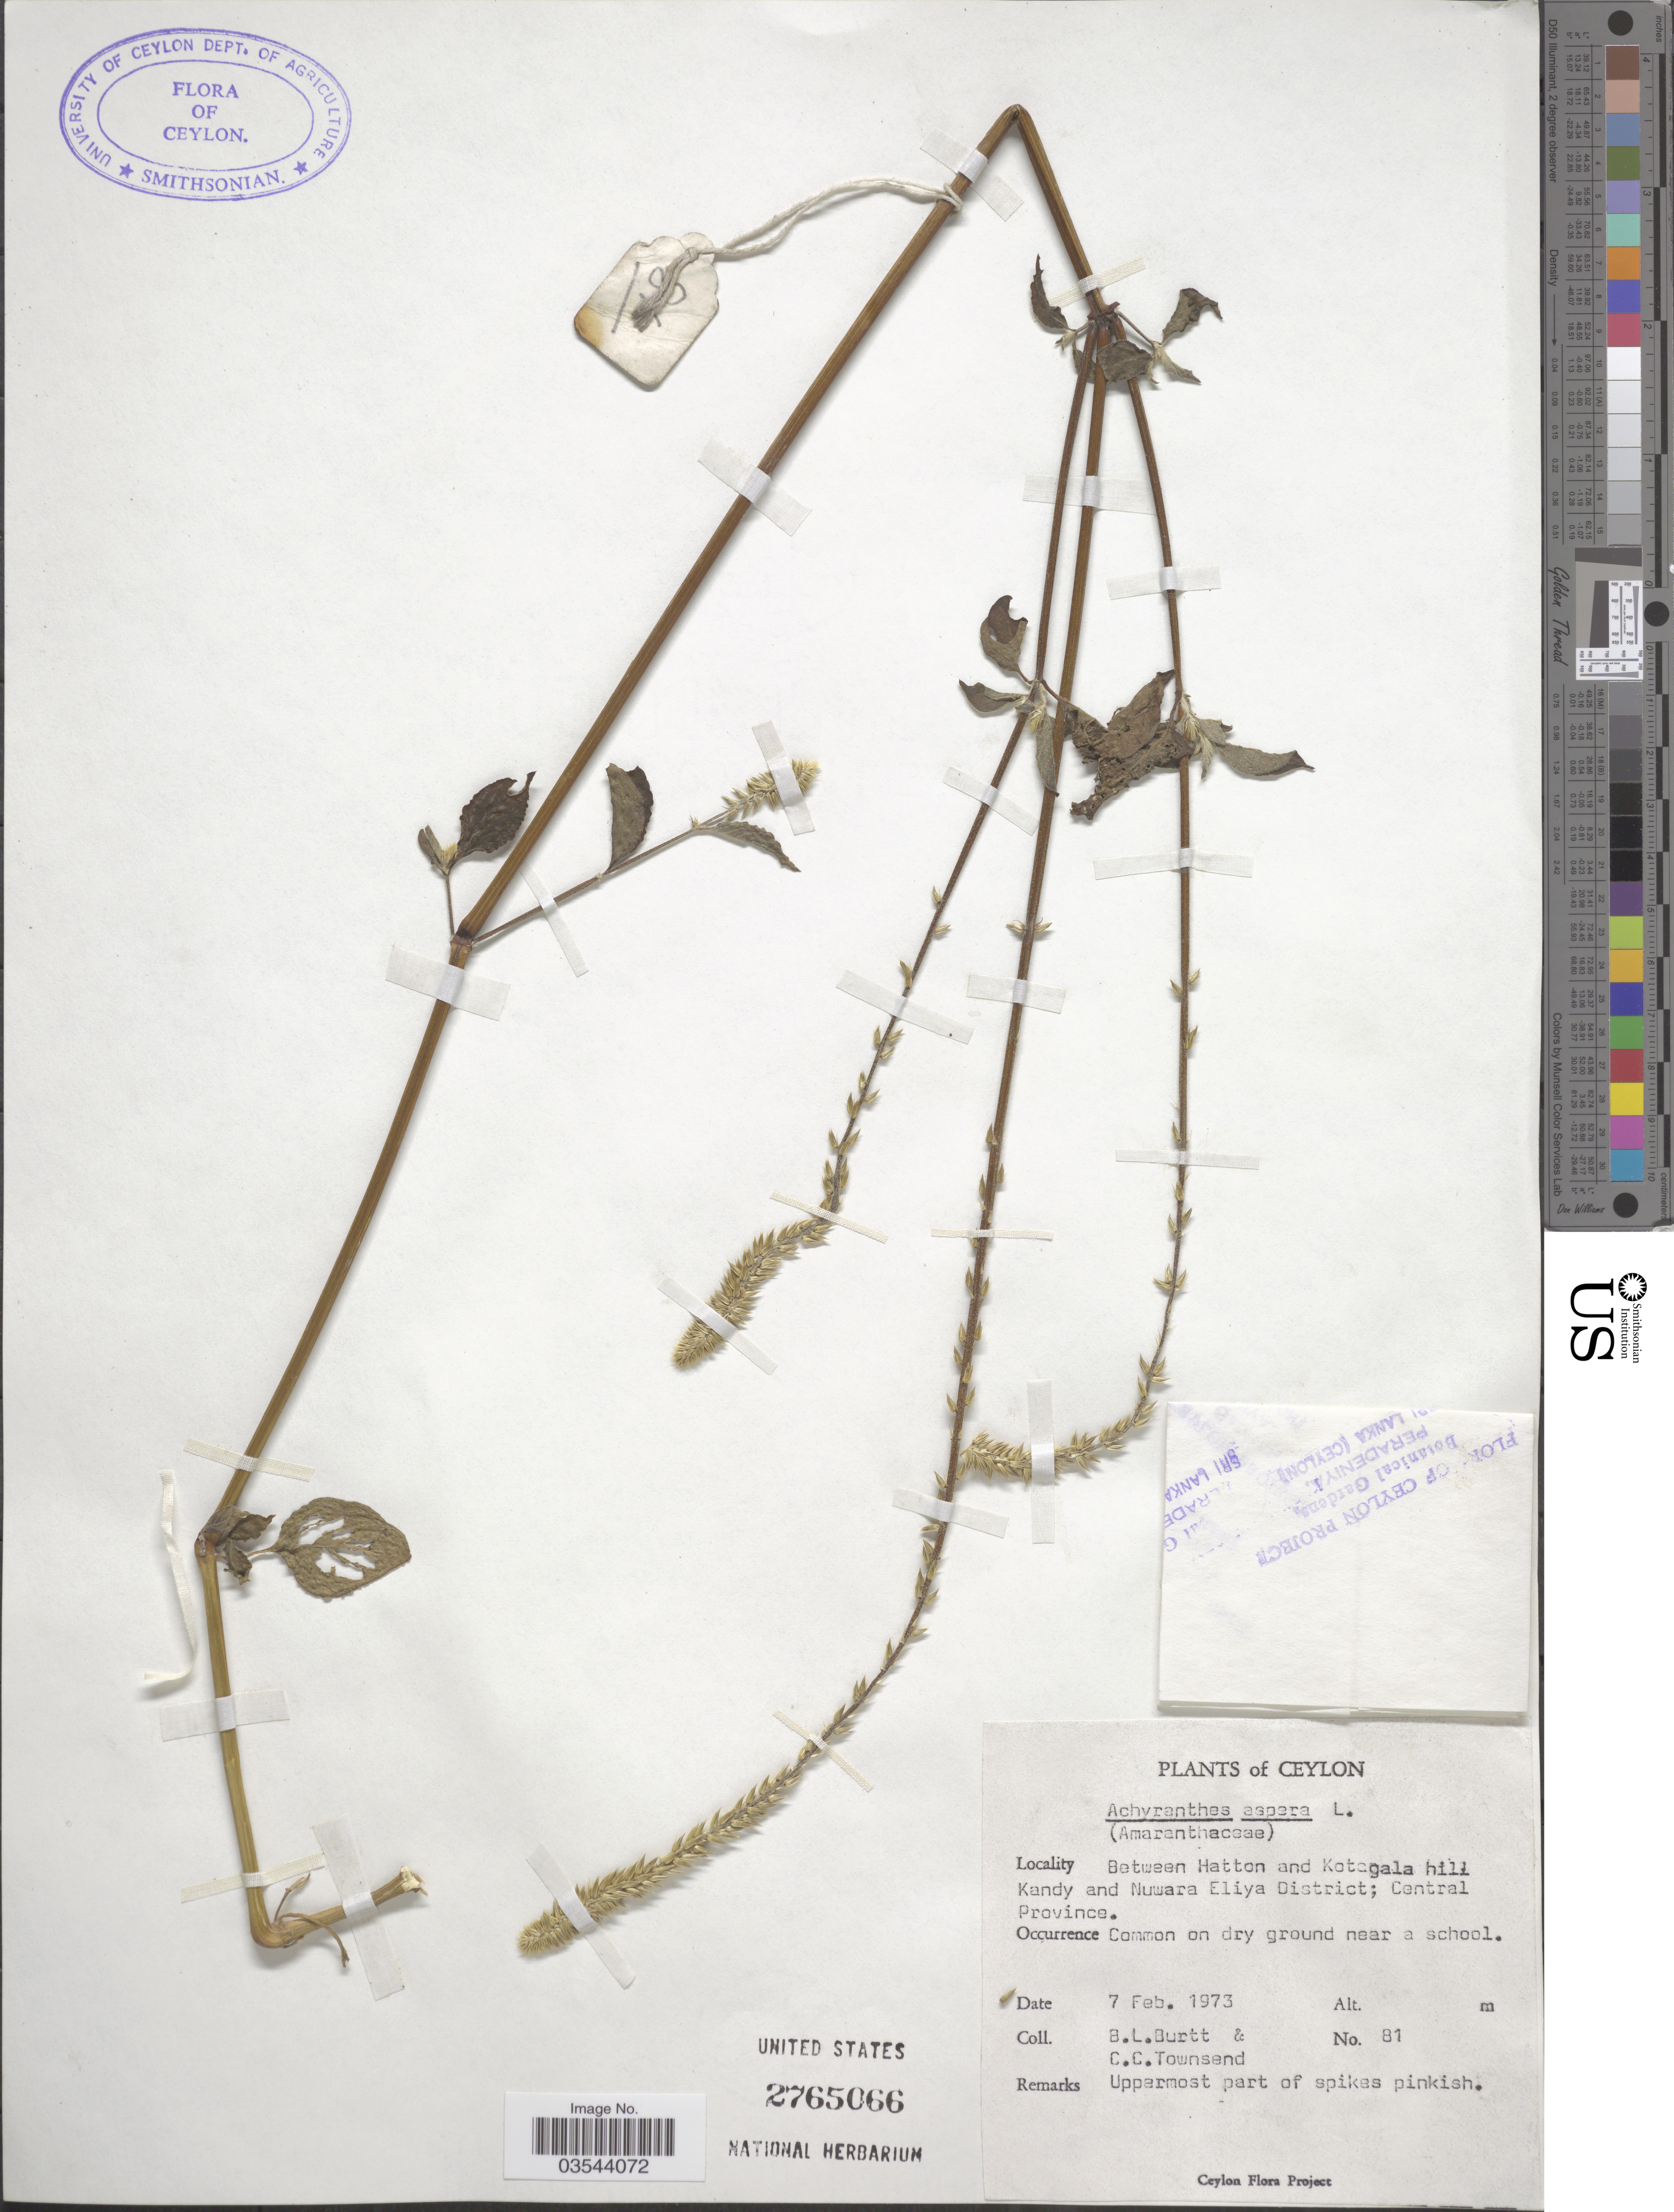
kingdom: Plantae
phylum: Tracheophyta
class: Magnoliopsida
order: Caryophyllales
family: Amaranthaceae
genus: Achyranthes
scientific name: Achyranthes aspera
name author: L.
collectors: B. L. Burtt & C. C. Townsend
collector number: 81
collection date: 1973-02-07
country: Sri Lanka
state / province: Central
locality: Ceylon. Between Hatton and Kotagala hill Kandy and Nuwara Eliya District.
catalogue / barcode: US 2765066